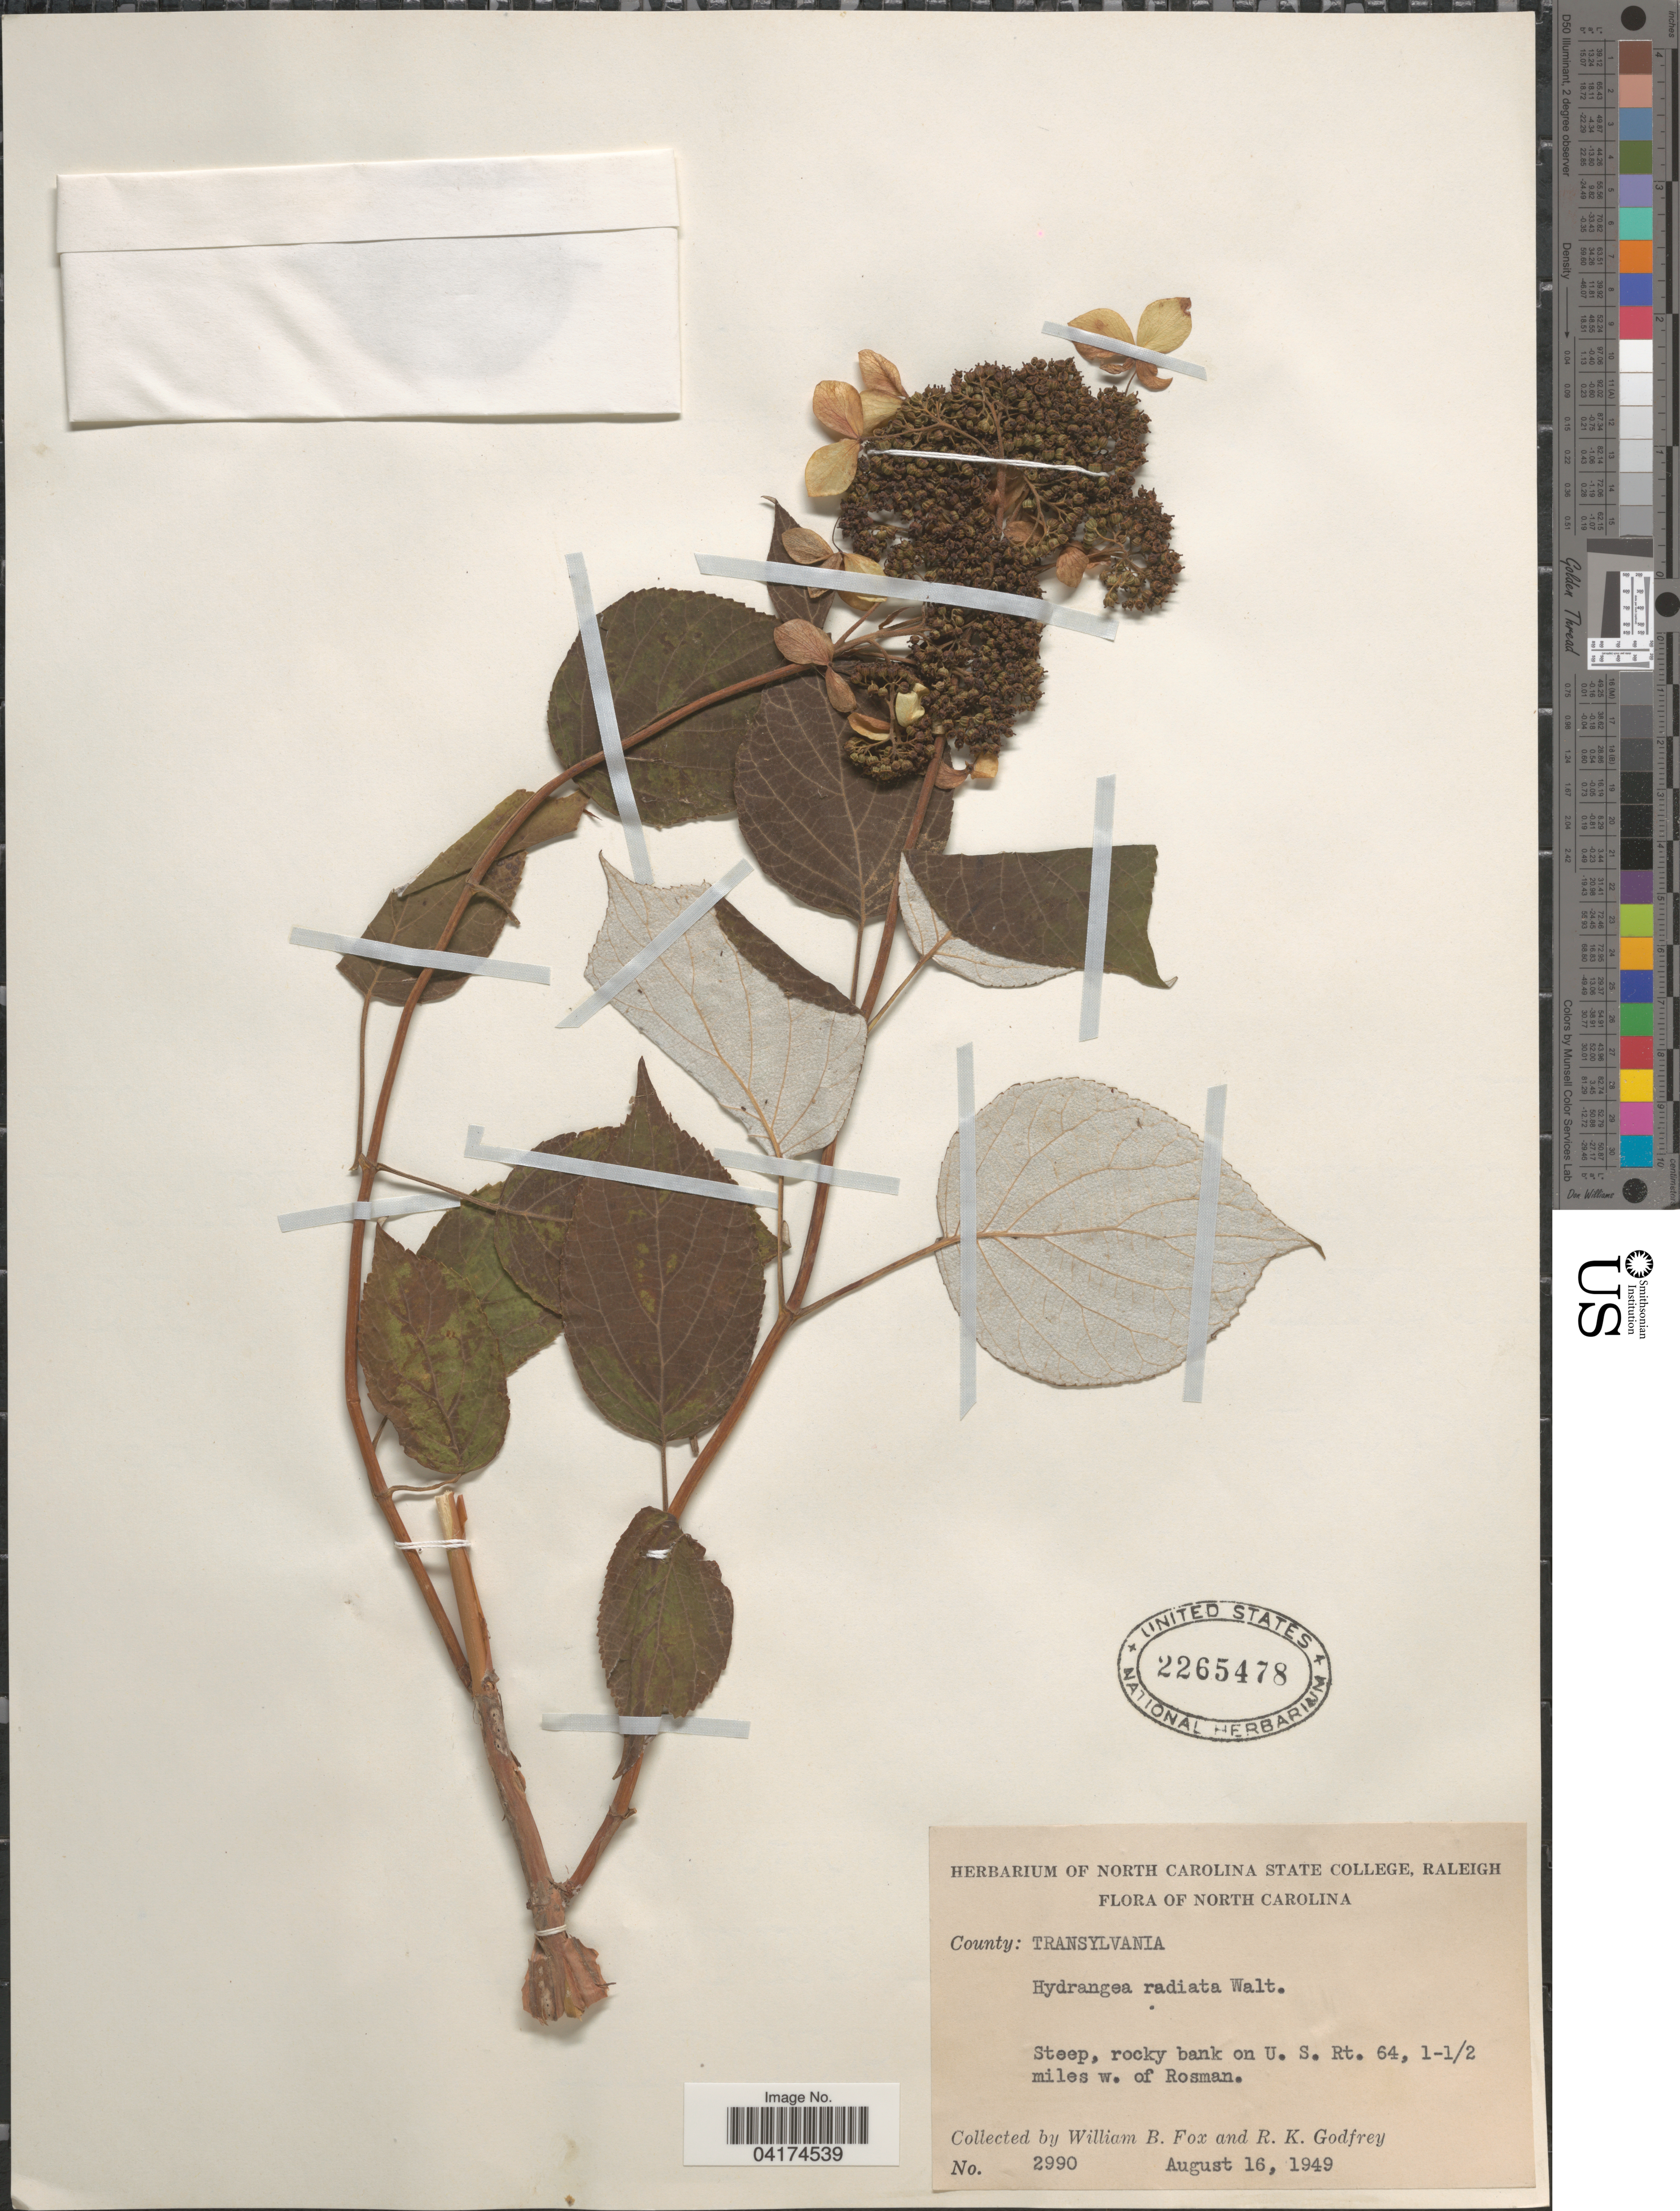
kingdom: Plantae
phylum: Tracheophyta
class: Magnoliopsida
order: Cornales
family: Hydrangeaceae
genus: Hydrangea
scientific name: Hydrangea radiata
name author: Walter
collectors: W. B. Fox & R. K. Godfrey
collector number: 2990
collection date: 1949-08-16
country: United States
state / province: North Carolina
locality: County: Transylvania. Steep, rocky bank on U. S. Rt. 64, 1-1/2 miles w. of Rosman.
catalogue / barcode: US 2265478